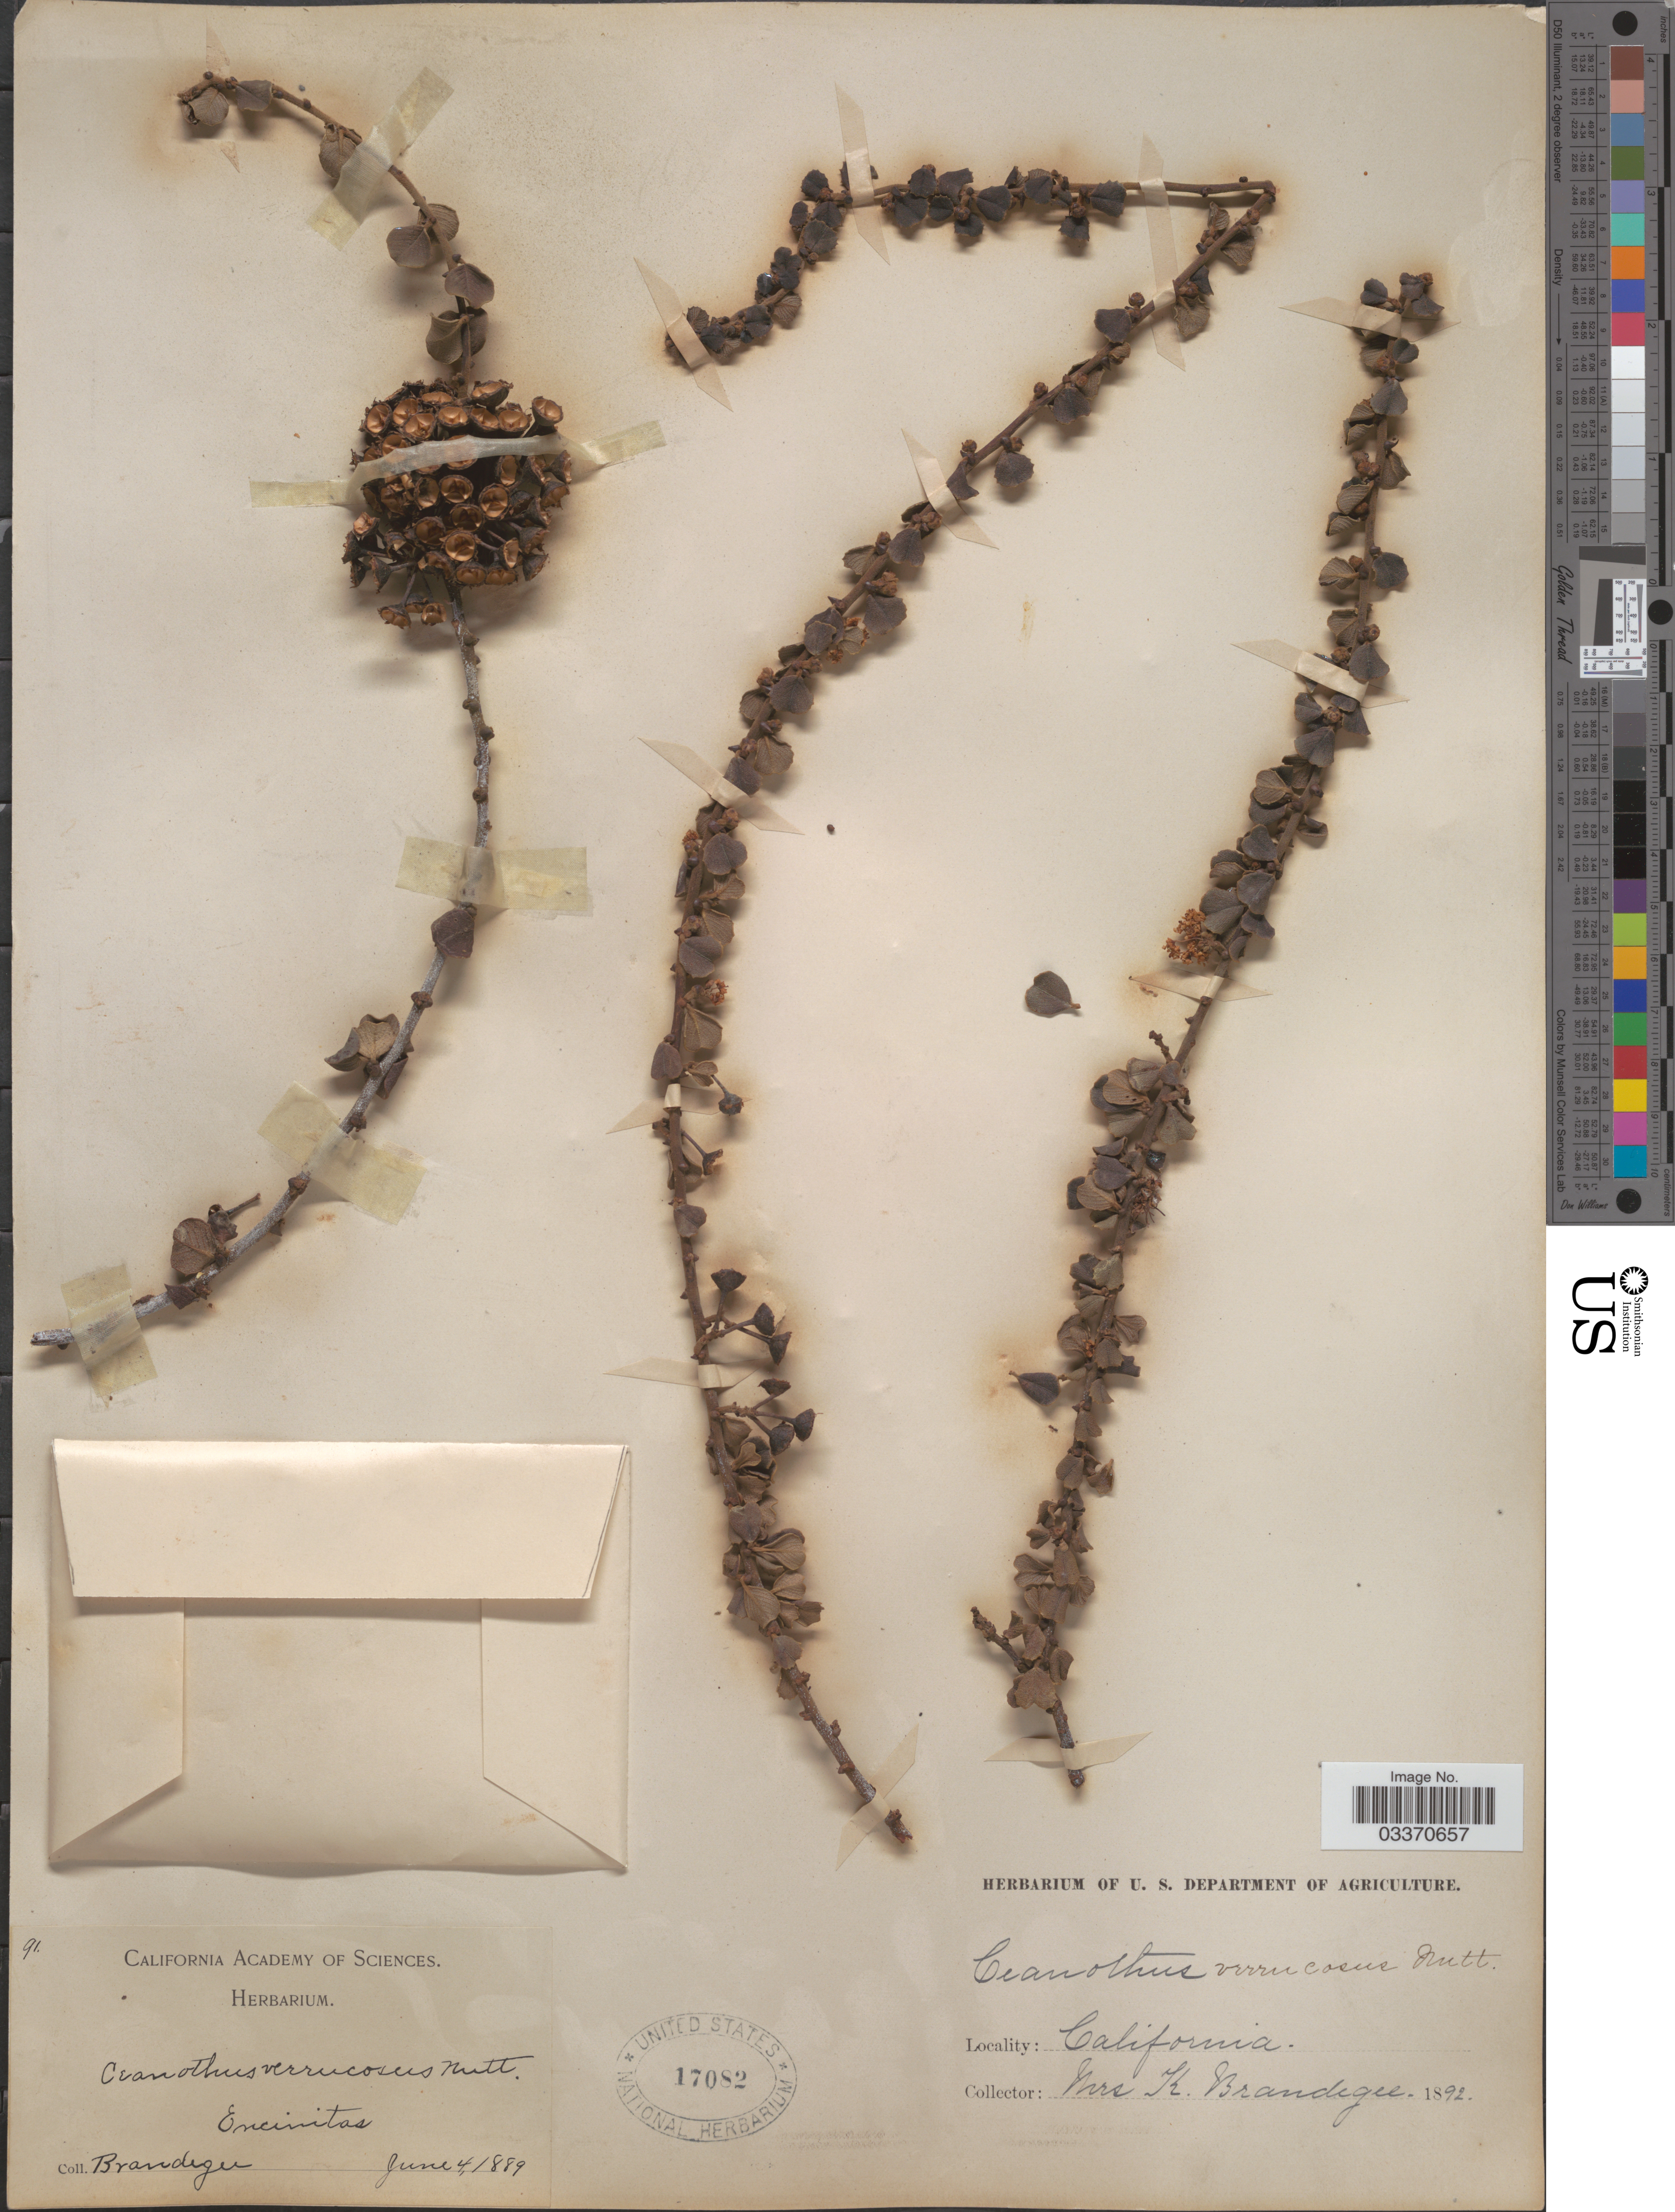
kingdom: Plantae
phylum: Tracheophyta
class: Magnoliopsida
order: Rosales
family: Rhamnaceae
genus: Ceanothus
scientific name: Ceanothus verrucosus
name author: Nutt.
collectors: K. Brandegee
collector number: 91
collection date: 1889-06-04/1892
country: United States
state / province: California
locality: Encinitas.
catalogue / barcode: US 17082